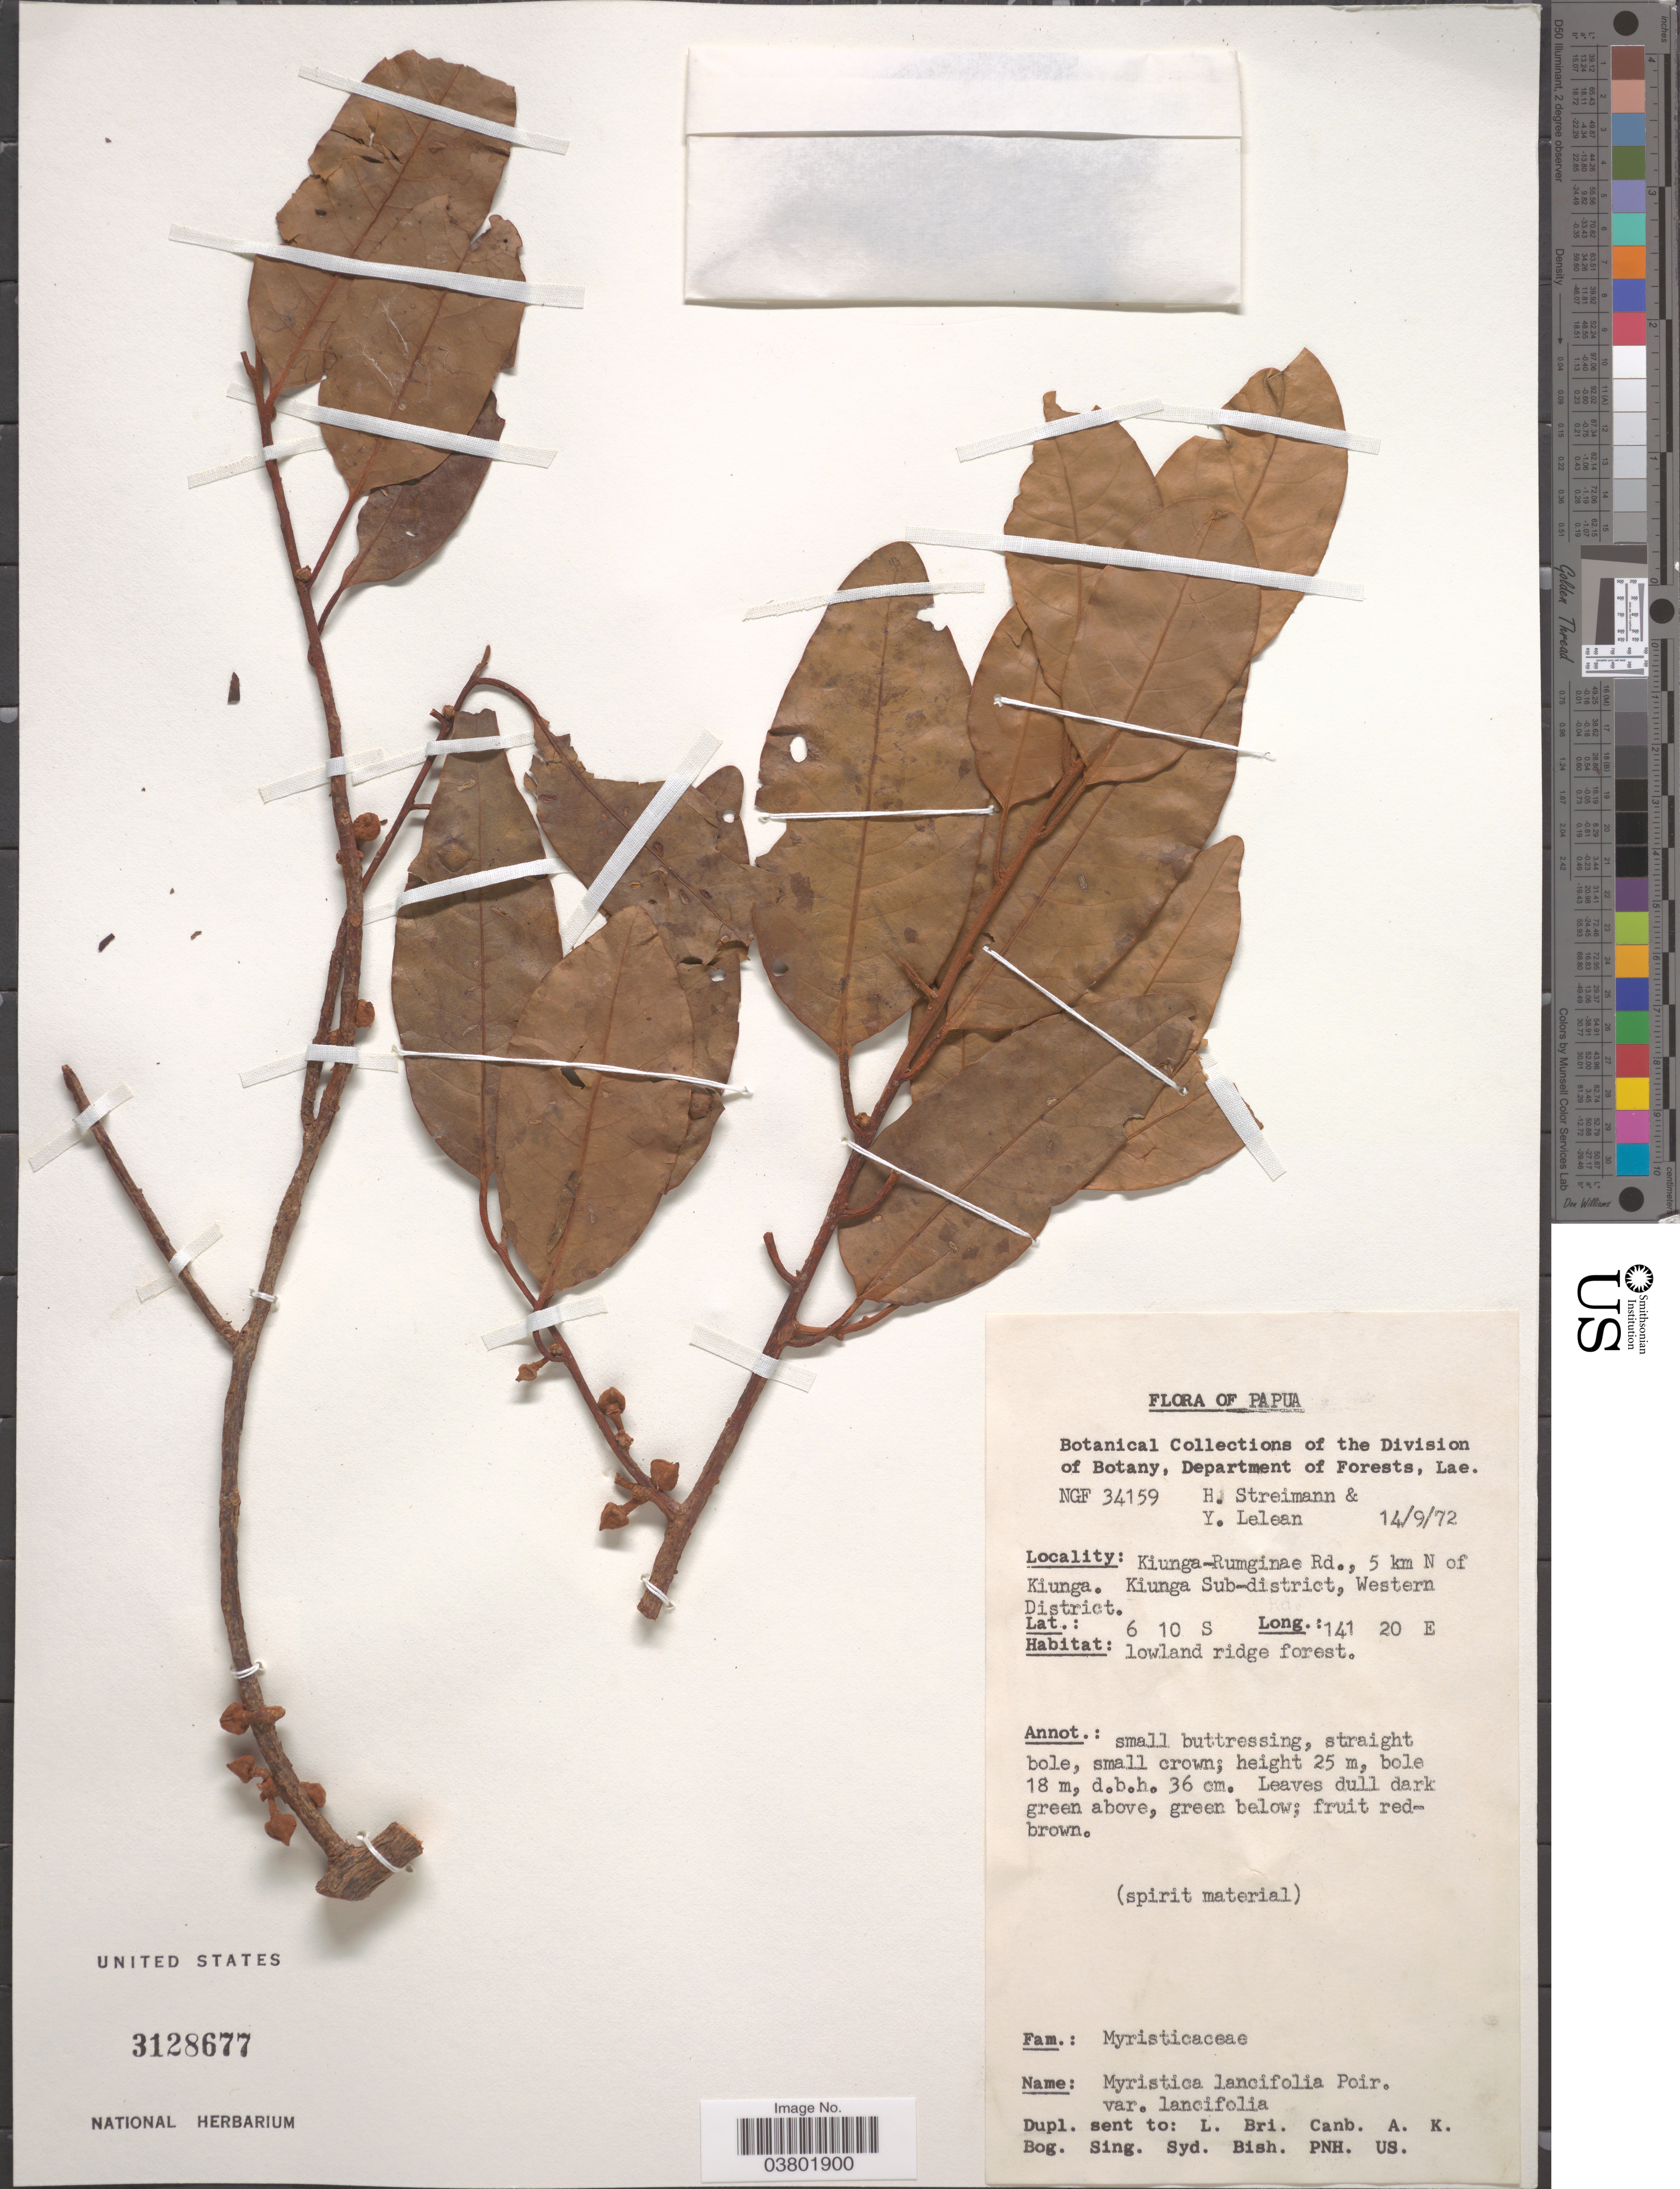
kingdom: Plantae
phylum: Tracheophyta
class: Magnoliopsida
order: Magnoliales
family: Myristicaceae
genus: Myristica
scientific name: Myristica lancifolia var. lancifolia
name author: Poir.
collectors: H. Streimann & Y. Lelean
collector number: NGF34159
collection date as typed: Transcribed d/m/y: 14/9/72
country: Papua New Guinea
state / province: Manus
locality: Papua. Kiunga-Rumginae Rd., 5 km N of Kiunga. Kiunga Sub-district, Western District.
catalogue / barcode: US 3128677